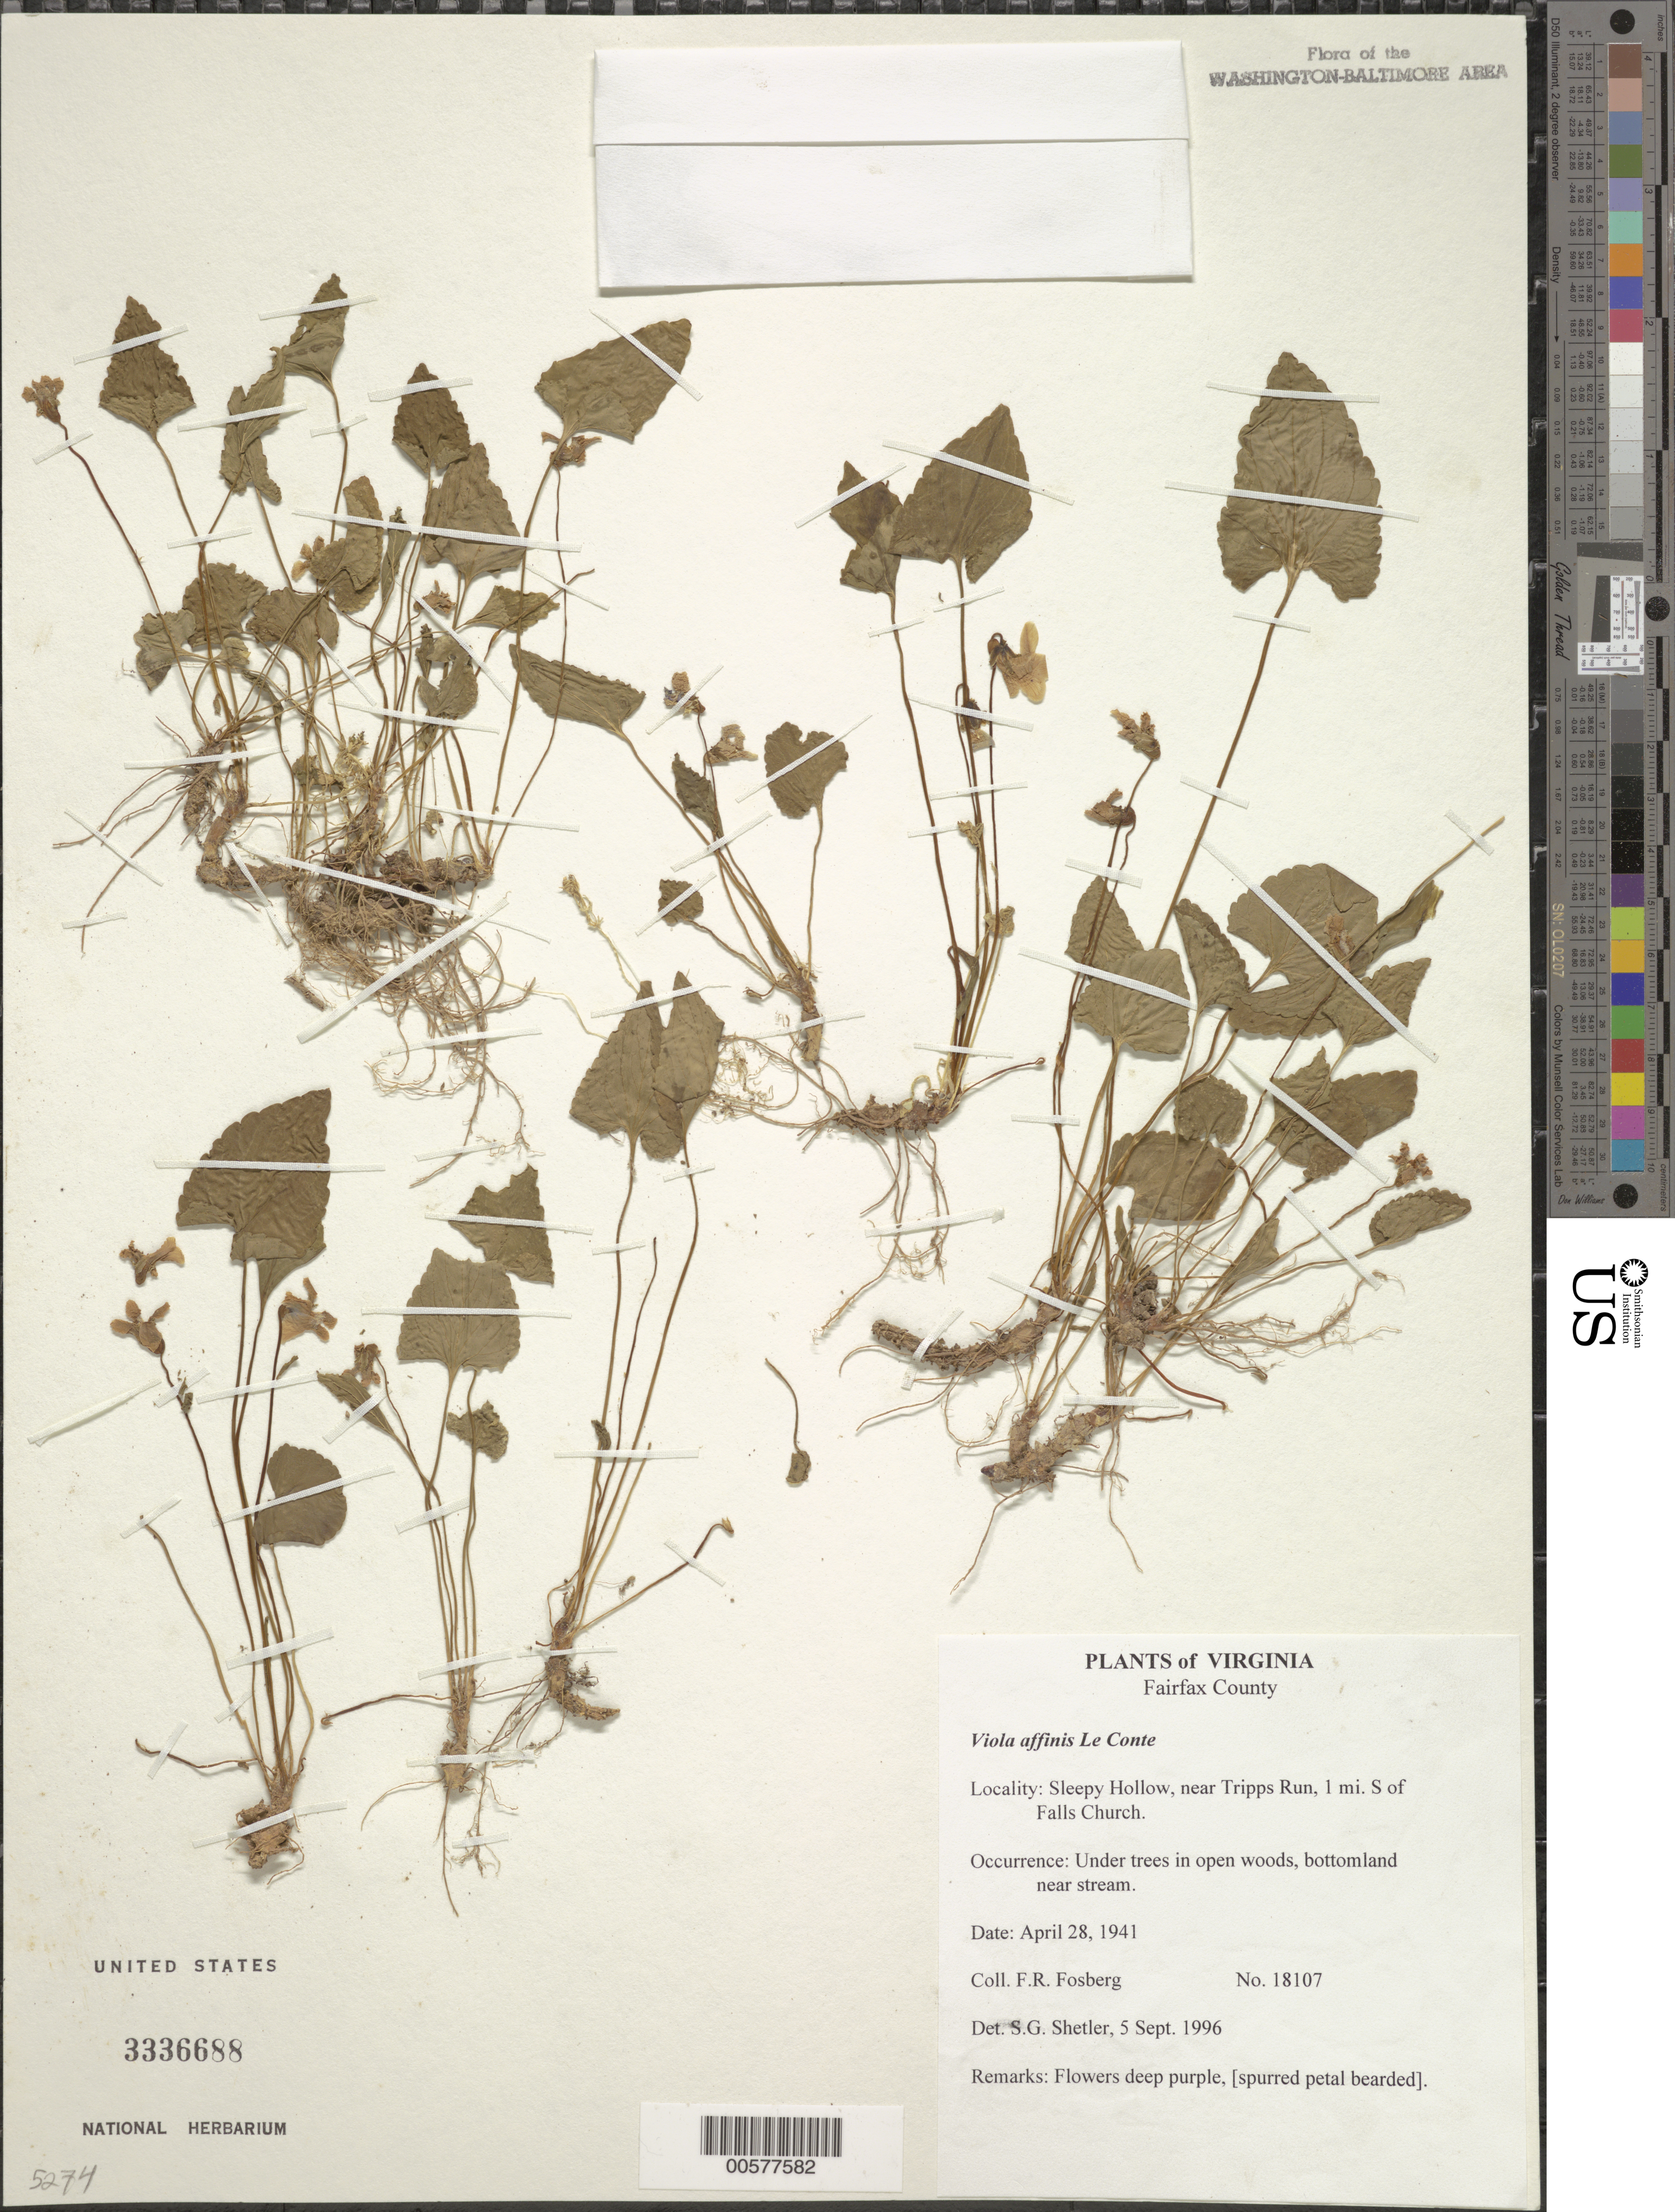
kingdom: Plantae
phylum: Tracheophyta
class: Magnoliopsida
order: Malpighiales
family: Violaceae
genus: Viola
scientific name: Viola sororia var. affinis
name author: (LeConte) McKinney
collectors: F. R. Fosberg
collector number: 18107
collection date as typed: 28 Apr 1941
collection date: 1941-04-28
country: United States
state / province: Virginia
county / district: Fairfax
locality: Sleepy Hollow, near Tripps Run, 1 mi. S of Falls Church.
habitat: Under trees in open woods, bottomland near stream.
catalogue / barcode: US 3336688